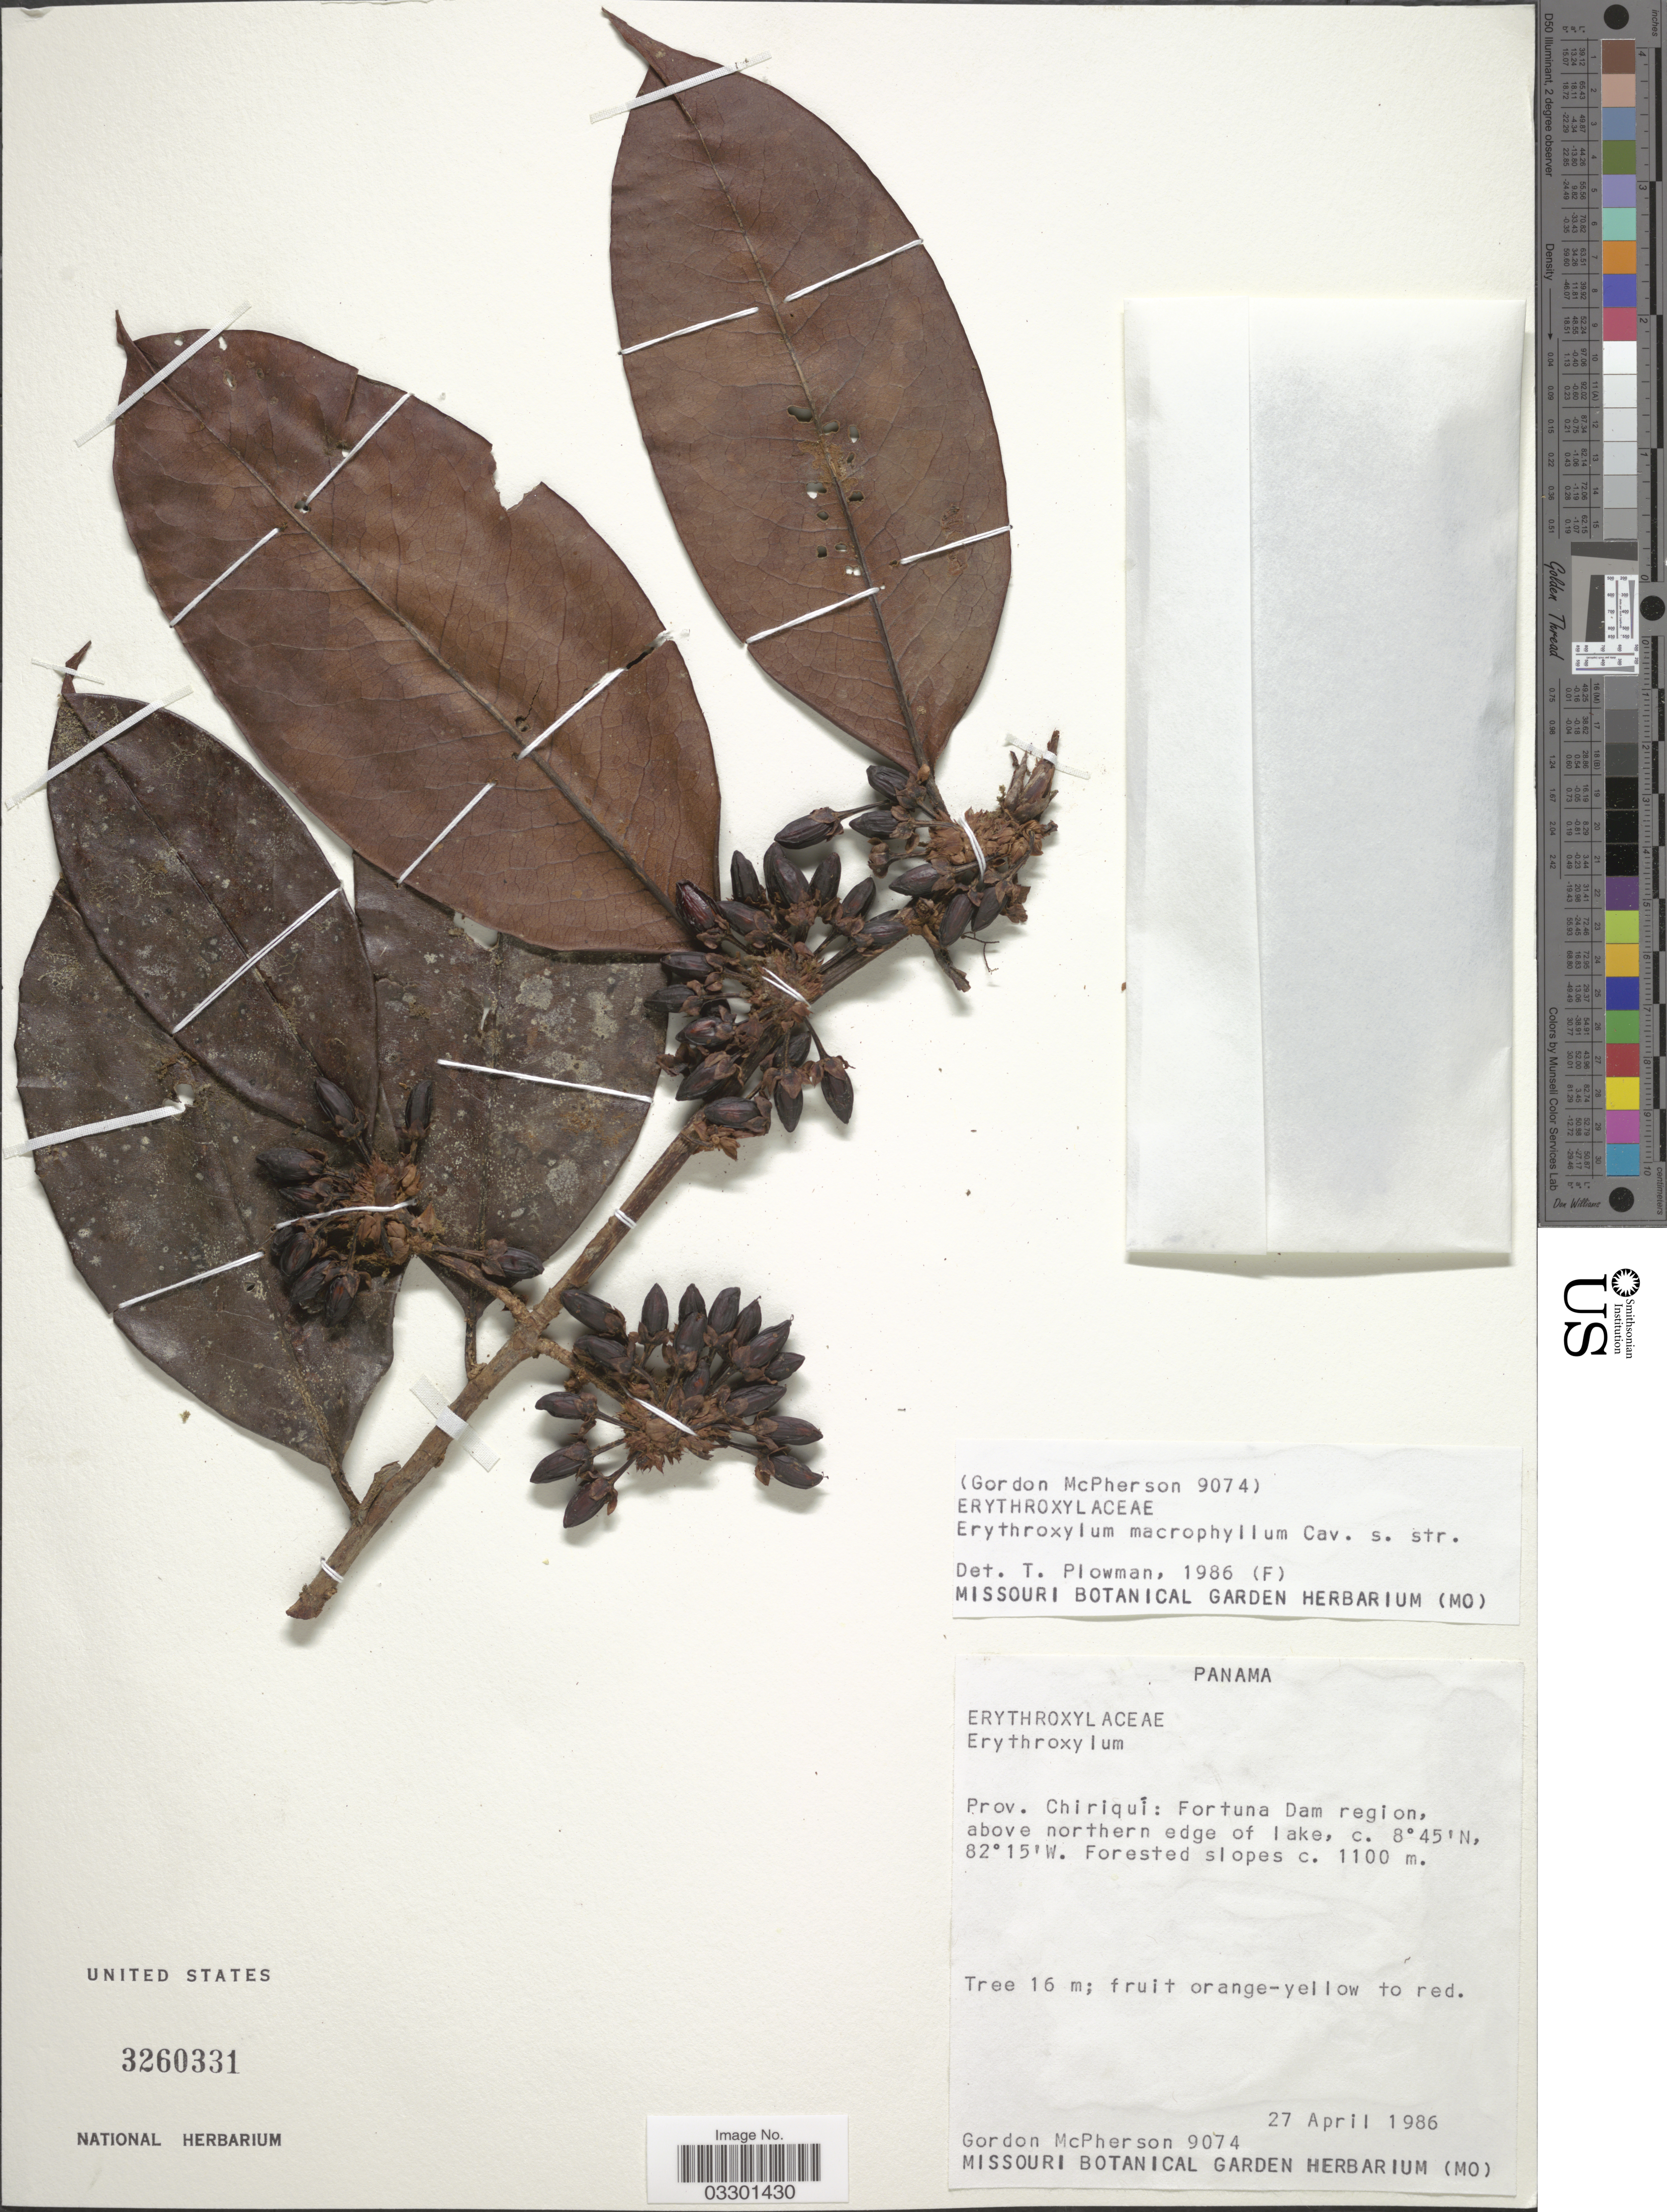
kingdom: Plantae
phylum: Tracheophyta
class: Magnoliopsida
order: Malpighiales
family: Erythroxylaceae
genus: Erythroxylum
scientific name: Erythroxylum macrophyllum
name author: Cav.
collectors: G. D. McPherson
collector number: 9074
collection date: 1986-04-27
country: Panama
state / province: Chiriqui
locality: Fortuna Dam region, above northern edge of lake. Forested slopes.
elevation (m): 1100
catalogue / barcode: US 3260331